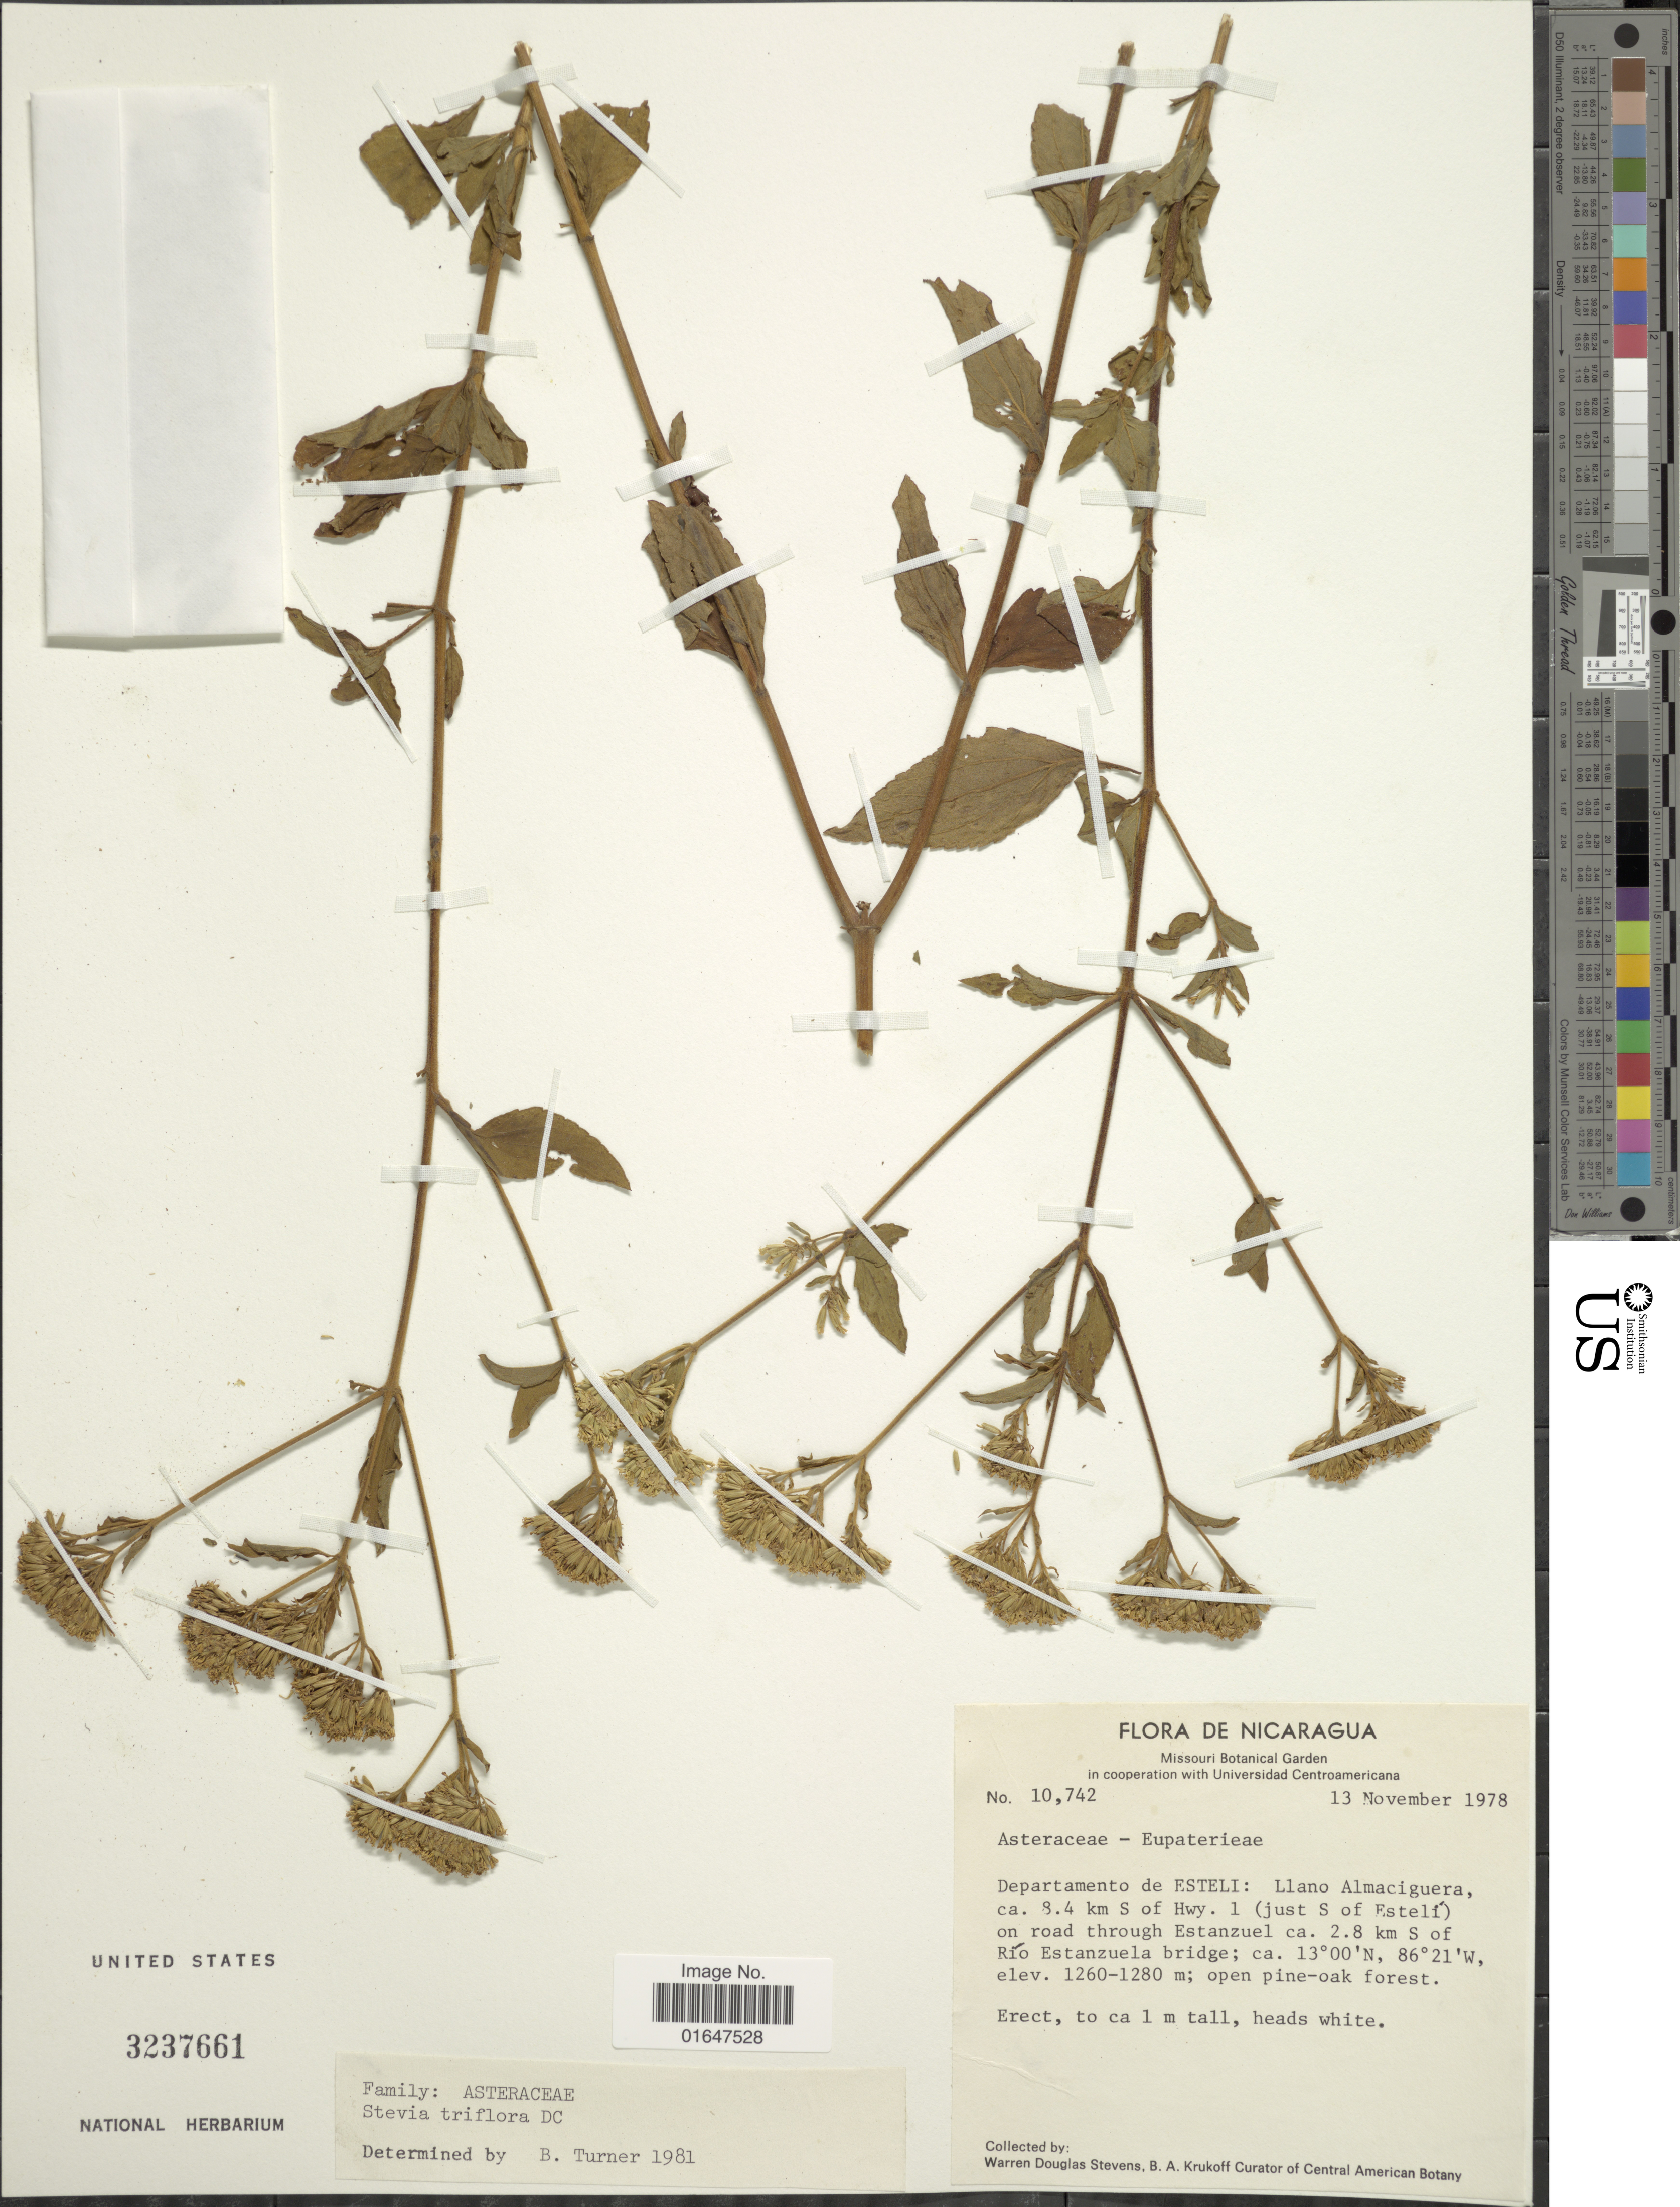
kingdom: Plantae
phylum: Tracheophyta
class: Magnoliopsida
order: Asterales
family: Asteraceae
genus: Stevia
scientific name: Stevia triflora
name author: DC.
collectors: W. D. Stevens & B. A. Krukoff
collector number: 10742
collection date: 1978-11-13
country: Nicaragua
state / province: Esteli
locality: Llano Almaciguera ca 8.4 km S of Hwy 1 (just S of Esteli) on road through Estanzuel ca 2.8 km S of Rio Estanzuela bridge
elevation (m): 1260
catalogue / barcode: US 3237661